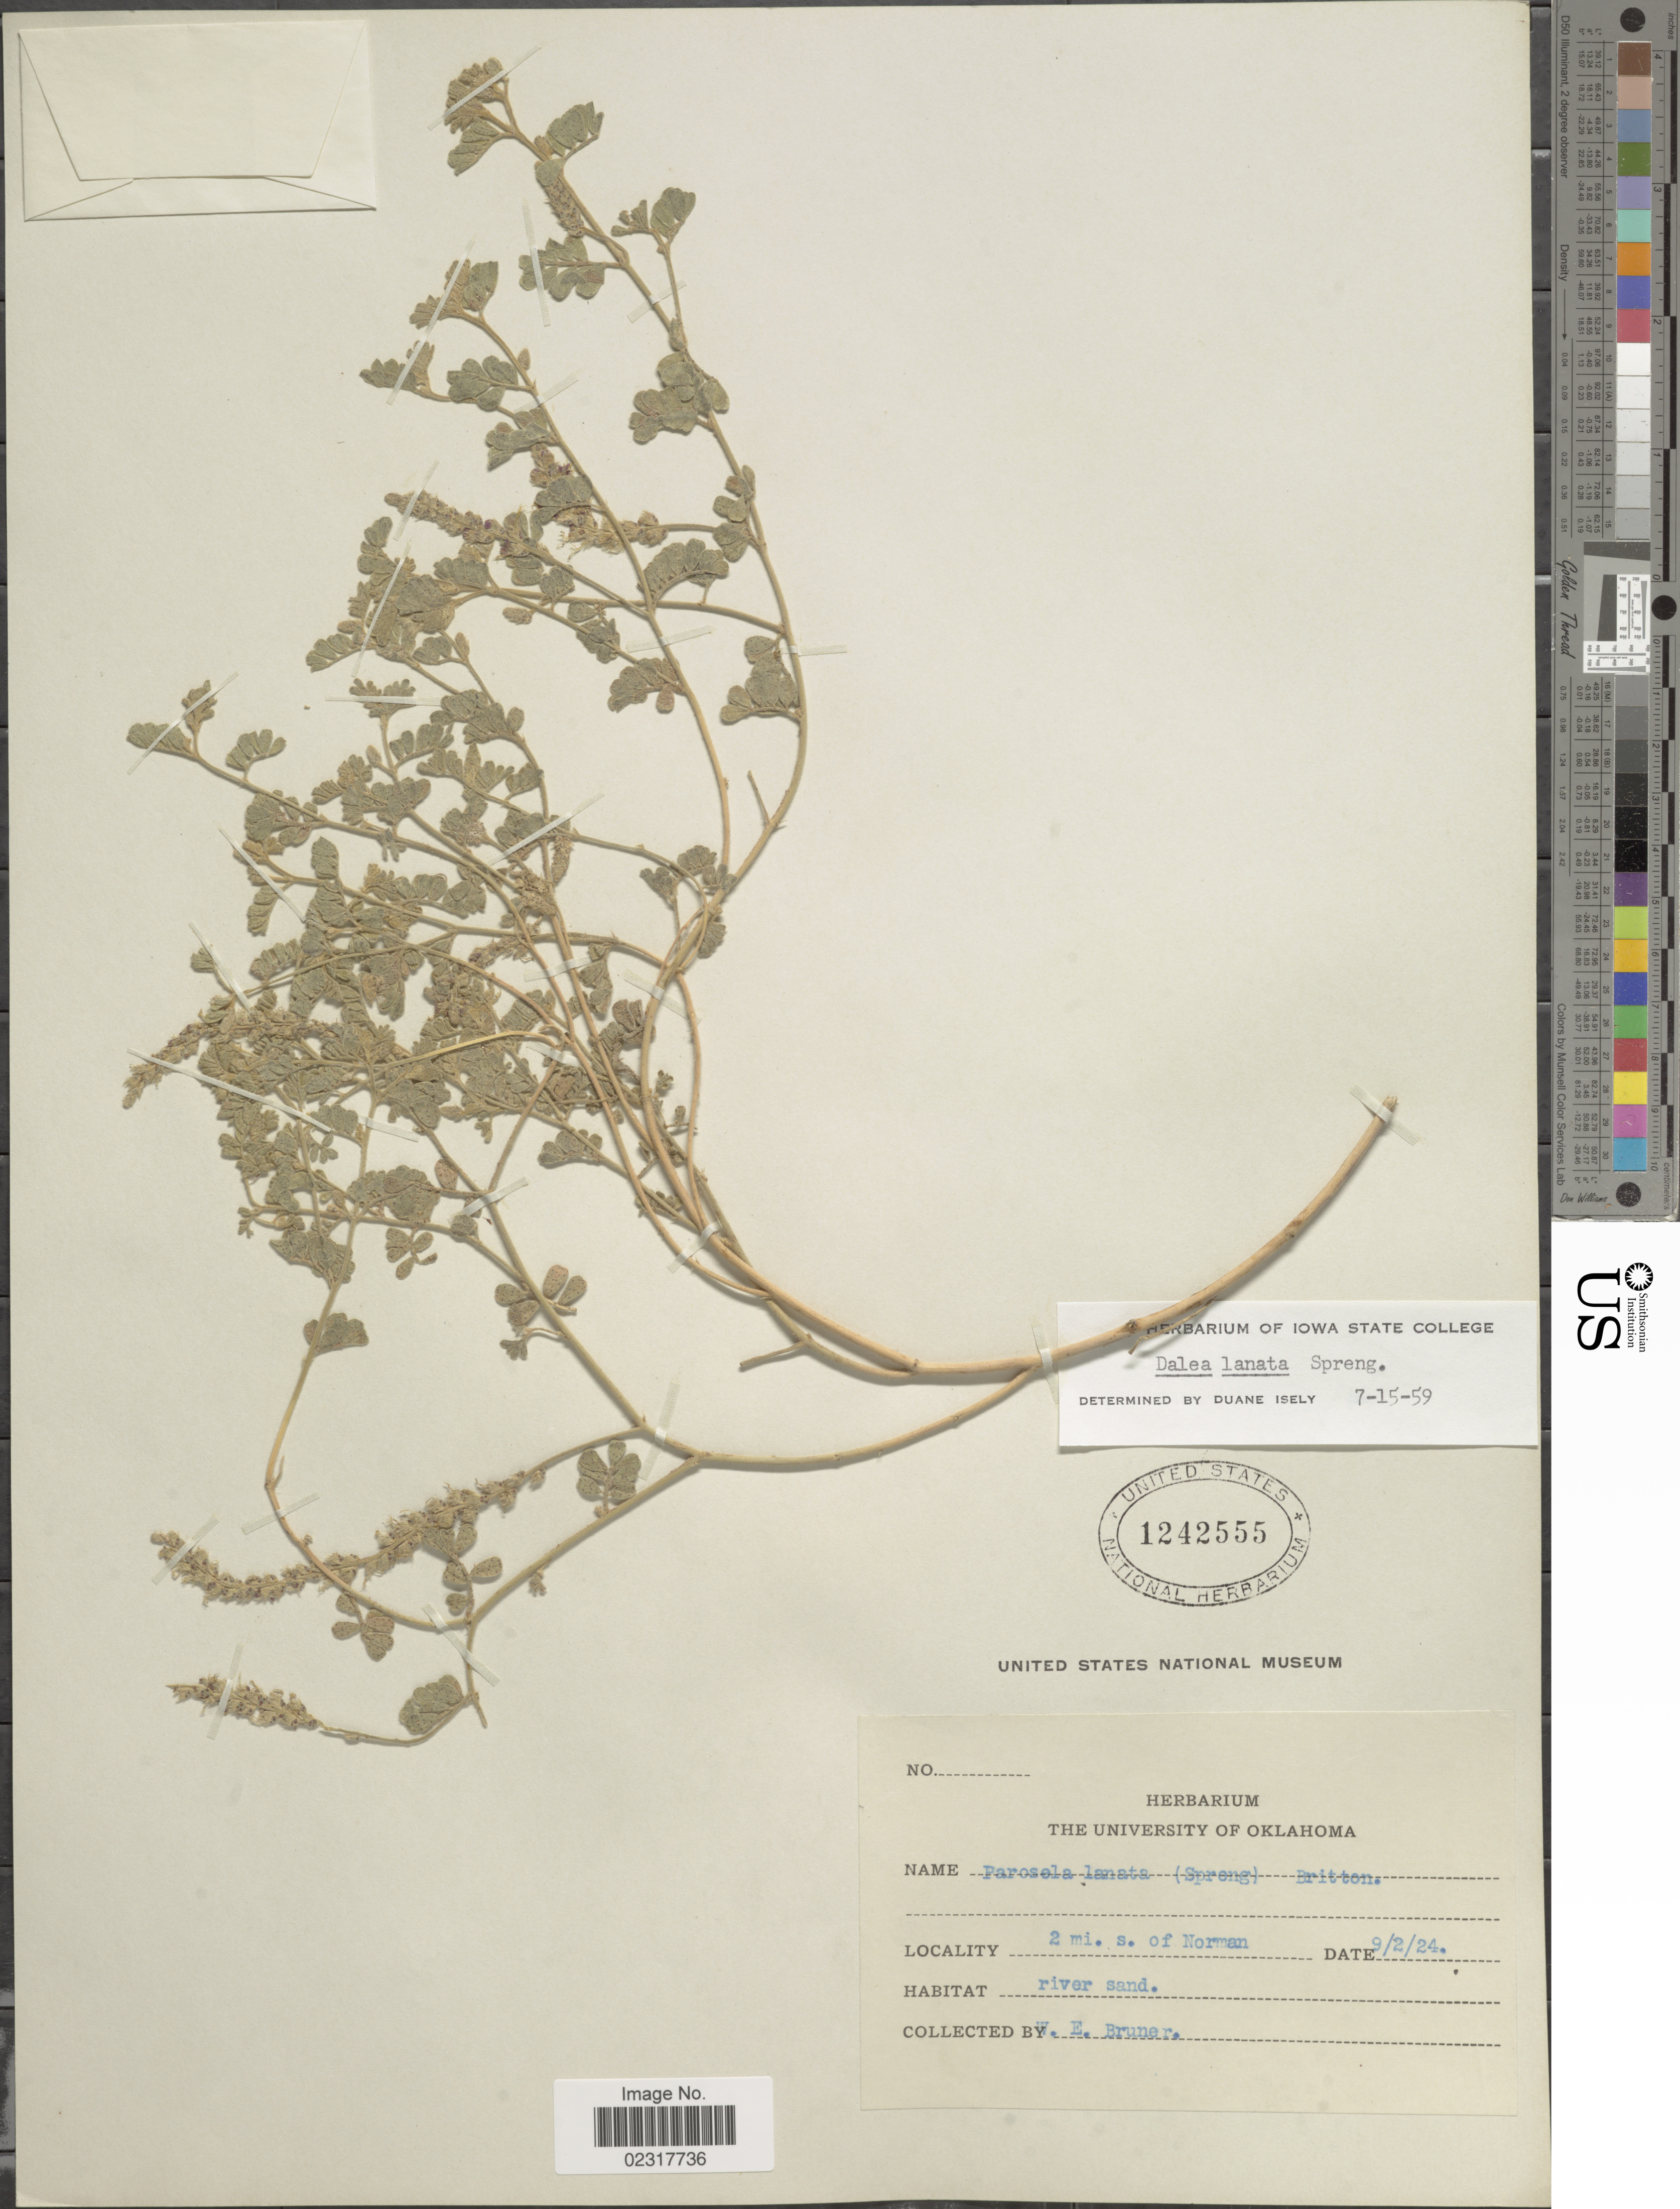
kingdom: Plantae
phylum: Tracheophyta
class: Magnoliopsida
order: Fabales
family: Fabaceae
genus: Dalea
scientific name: Dalea lanata var. lanata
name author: Spreng.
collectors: W. Bruner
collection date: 1924-09-02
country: United States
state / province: Oklahoma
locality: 2 mi s. of Norman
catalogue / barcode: US 1242555